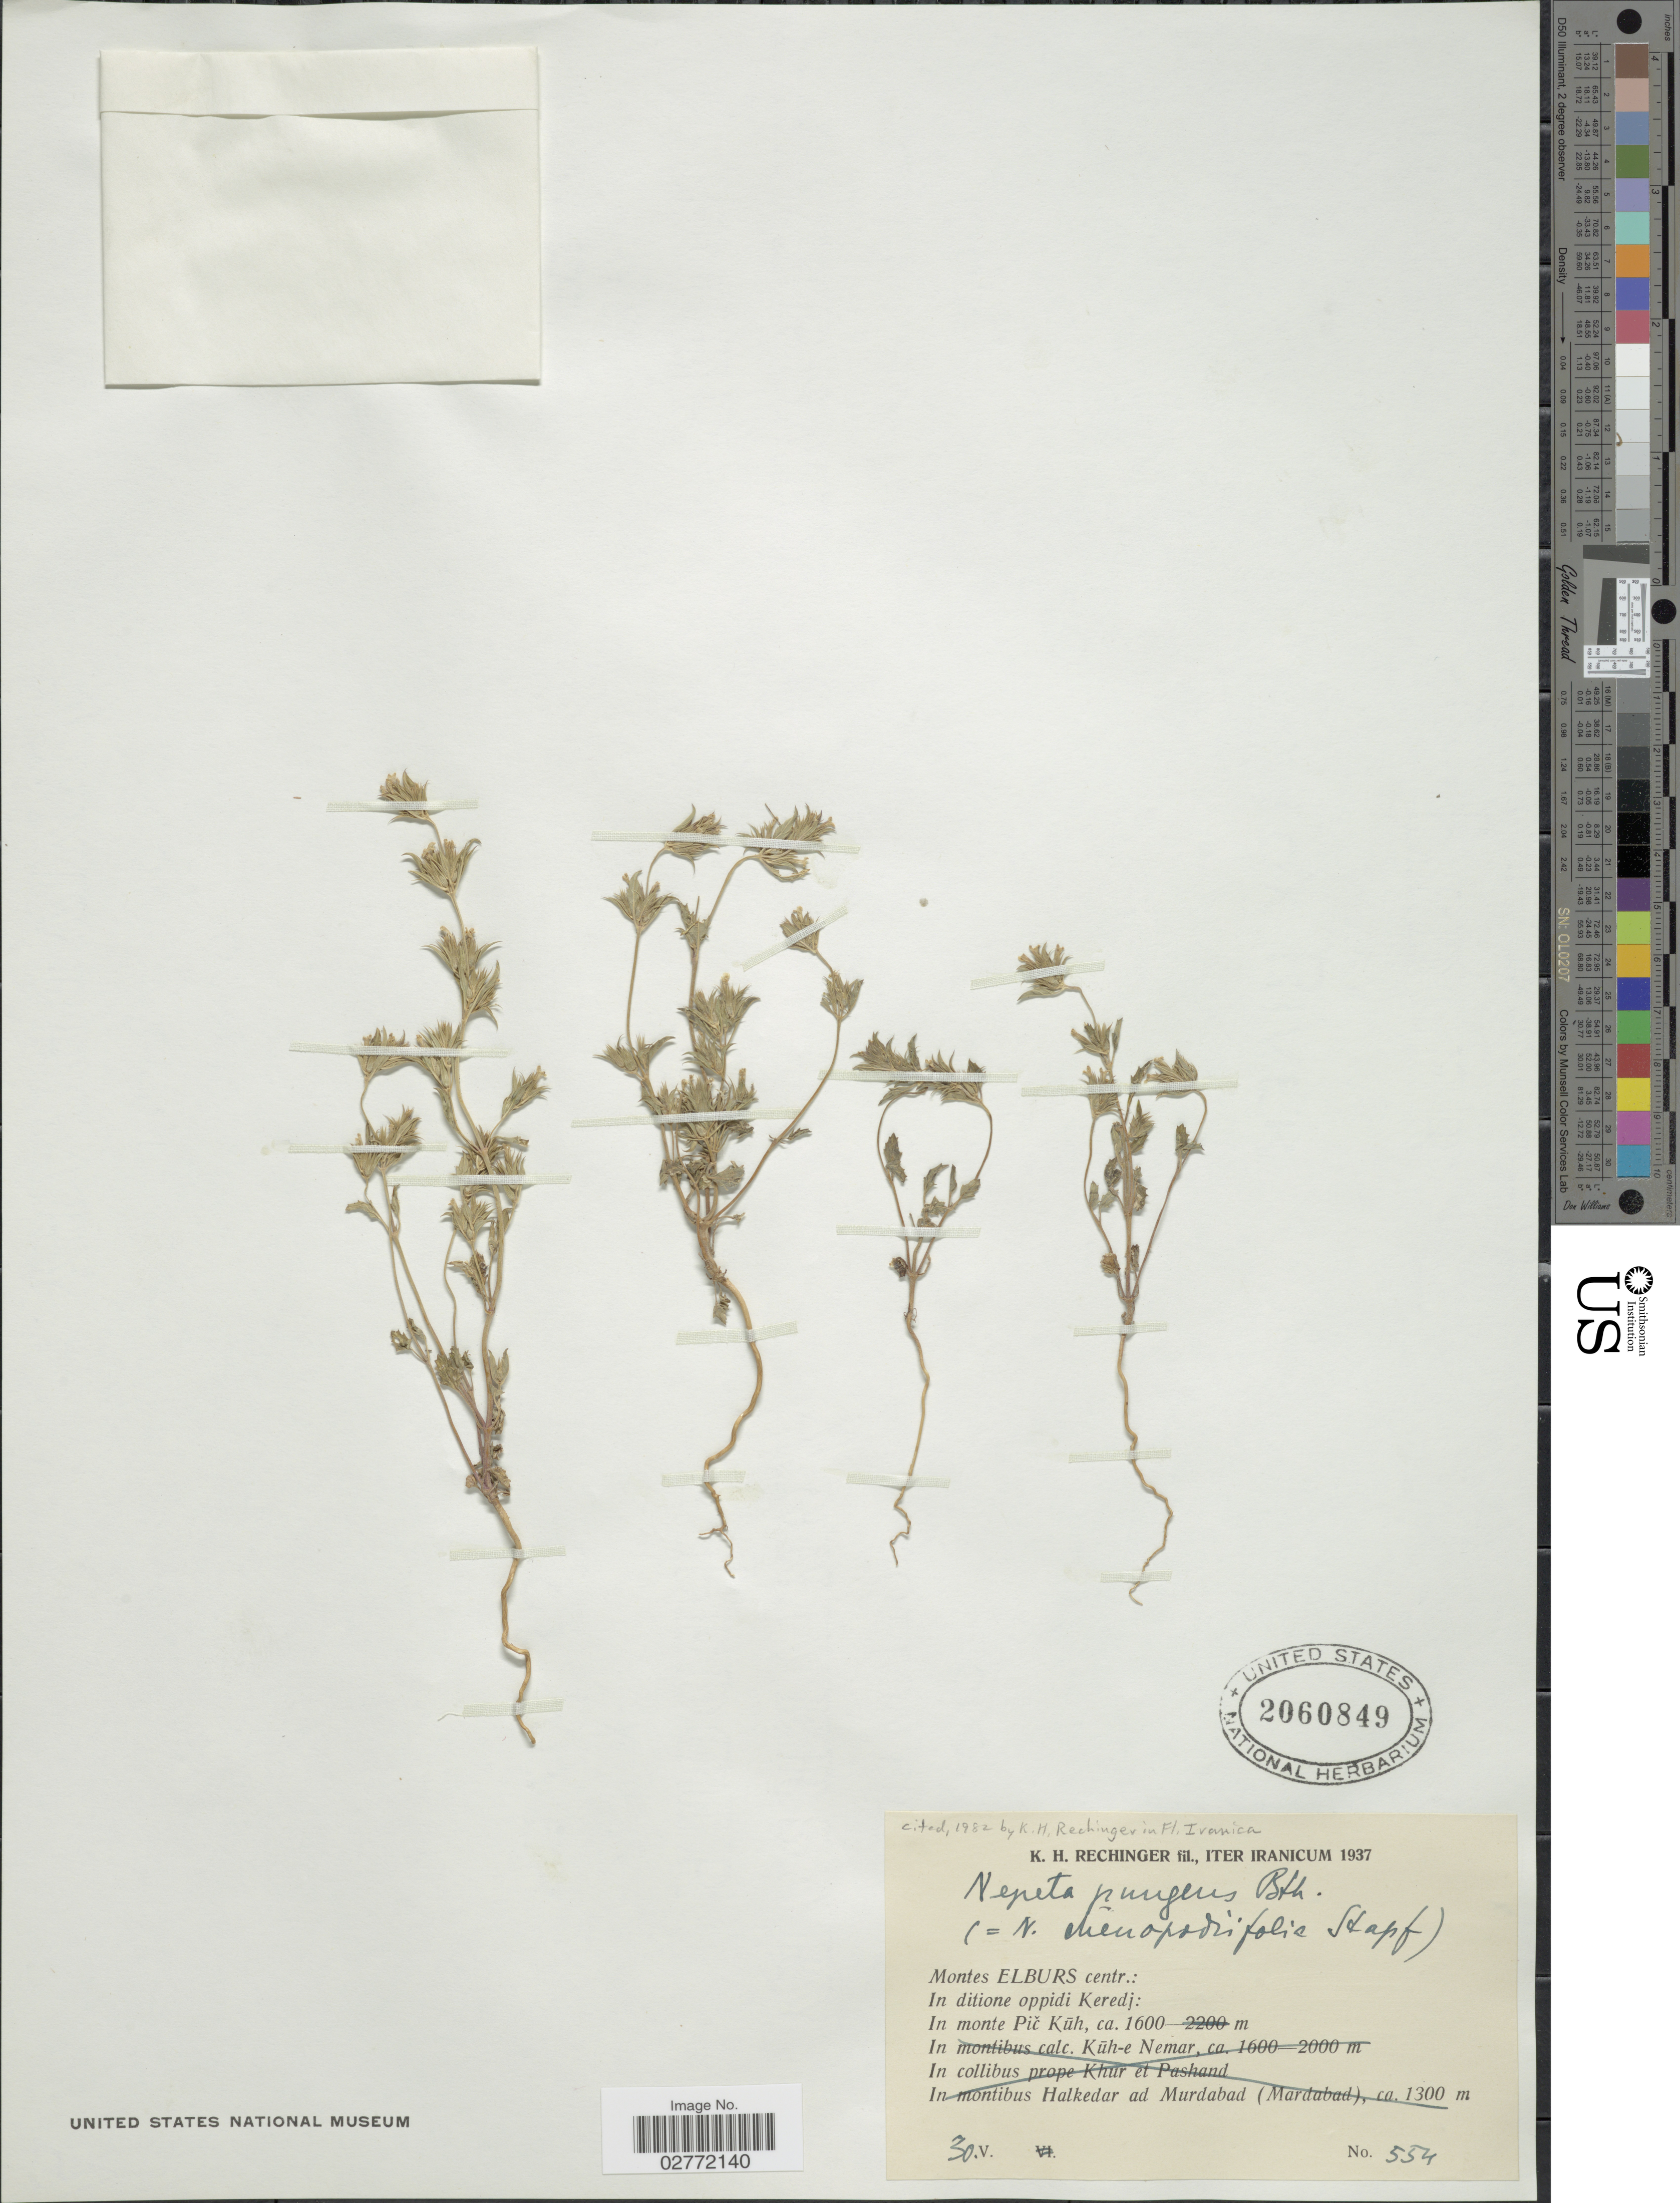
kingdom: Plantae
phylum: Tracheophyta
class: Magnoliopsida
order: Lamiales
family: Lamiaceae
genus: Nepeta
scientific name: Nepeta pungens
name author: (Bunge) Benth.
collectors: K. H. Rechinger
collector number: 554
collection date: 1937-05-30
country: Iran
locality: Montes Elburs centr., in ditione oppidi Keredj.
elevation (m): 1600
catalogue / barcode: US 2060849